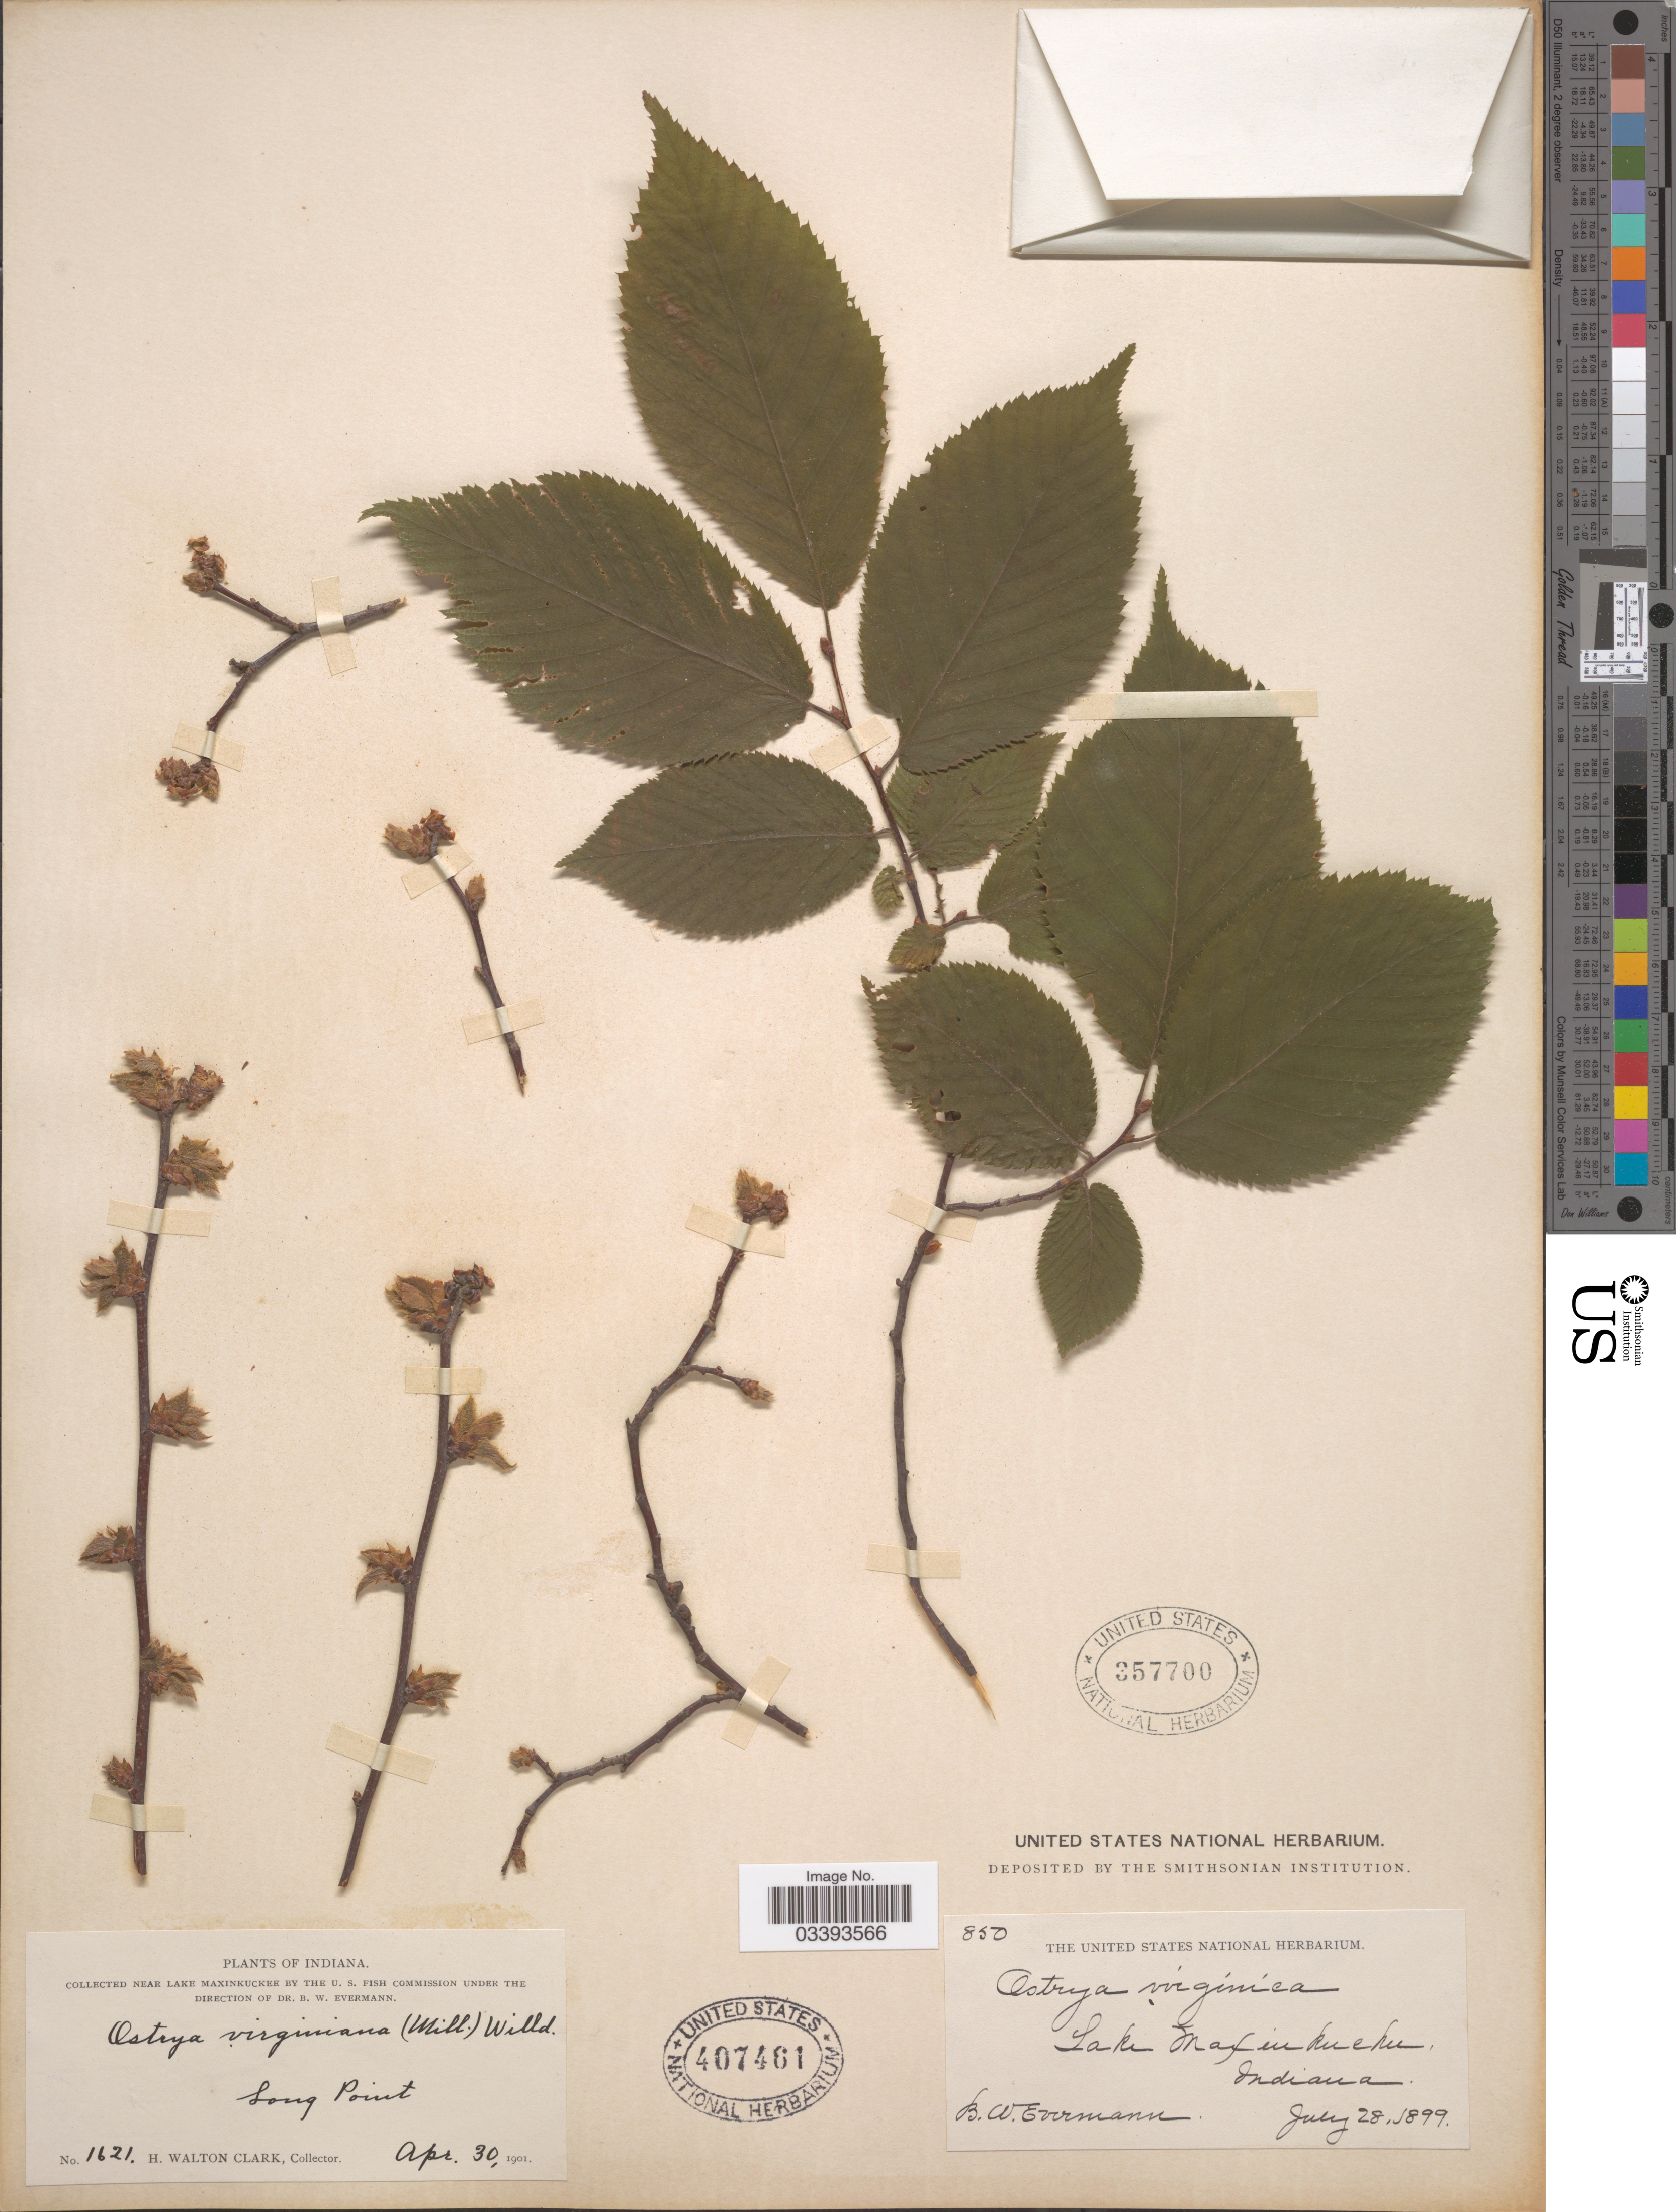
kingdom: Plantae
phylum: Tracheophyta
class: Magnoliopsida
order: Fagales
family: Betulaceae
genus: Ostrya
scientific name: Ostrya virginiana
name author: (Mill.) K. Koch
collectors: B. W. Evermann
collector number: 850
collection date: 1899-07-28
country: United States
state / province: Indiana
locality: Lake Maxinkuckee.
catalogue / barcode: US 357700-2